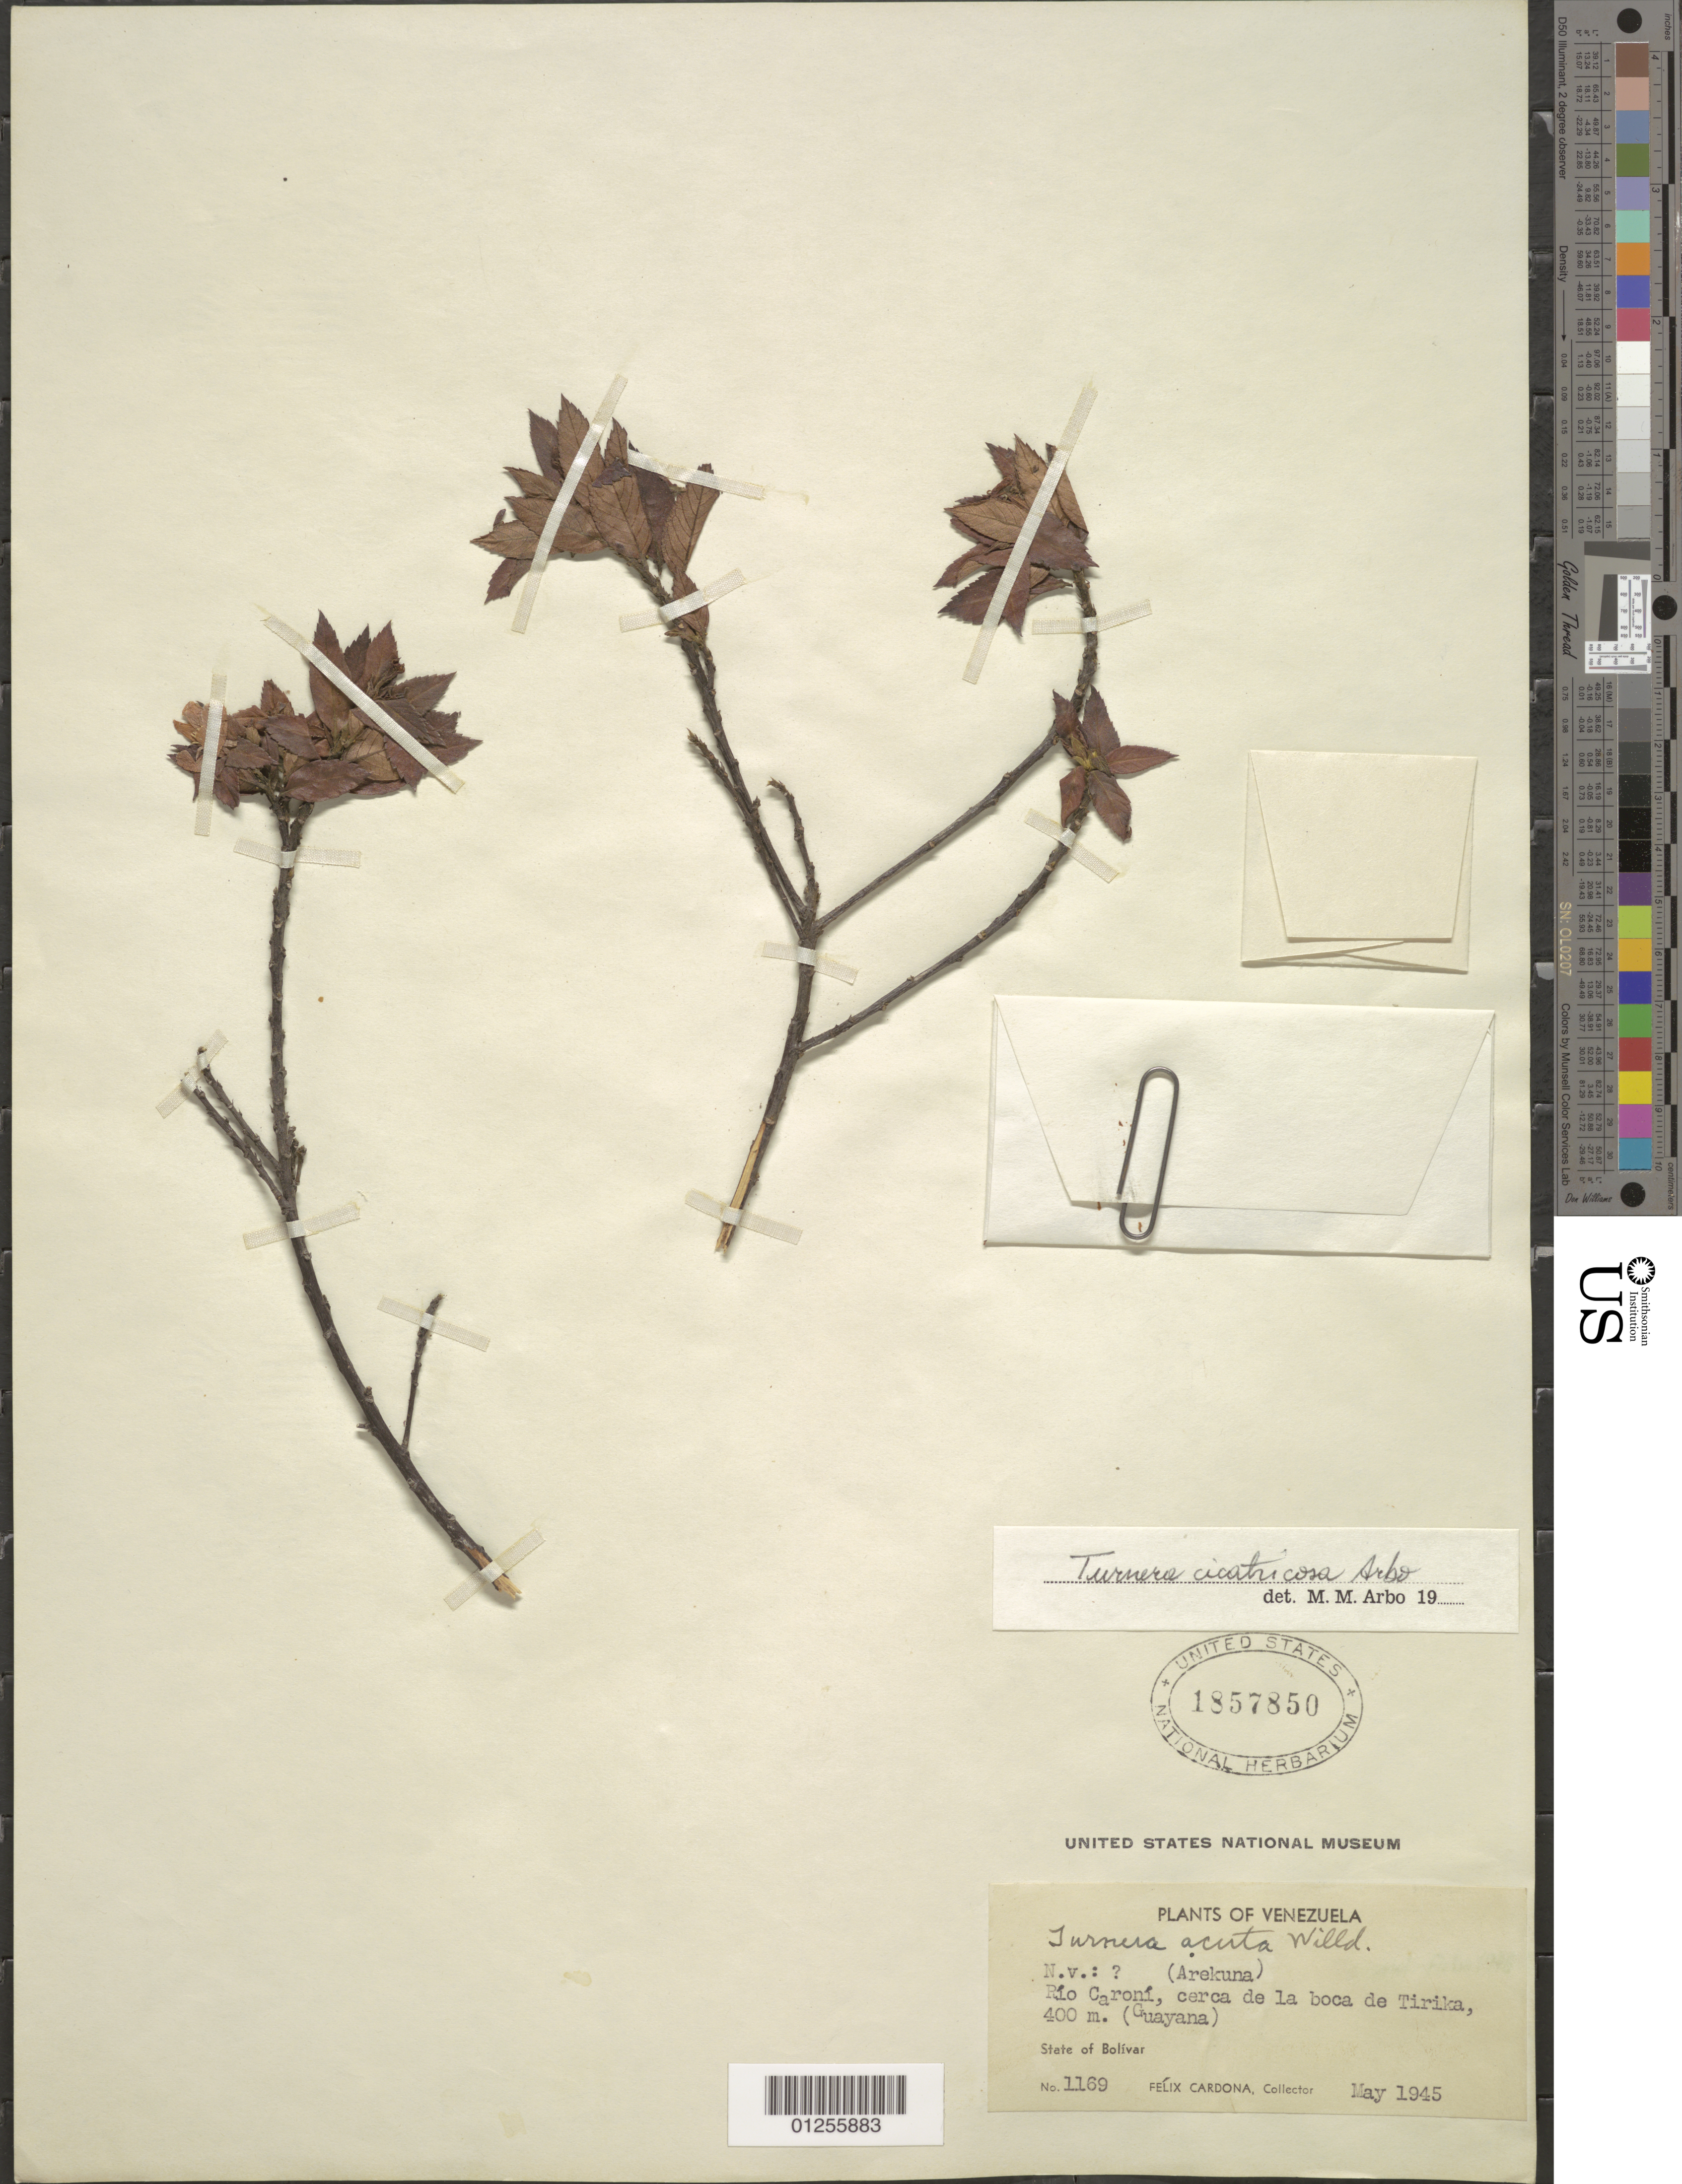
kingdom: Plantae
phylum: Tracheophyta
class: Magnoliopsida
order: Malpighiales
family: Turneraceae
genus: Turnera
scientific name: Turnera cicatricosa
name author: Arbo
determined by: Arbo, M. M.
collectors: F. Cardona Puig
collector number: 1169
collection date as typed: May-45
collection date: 1945-05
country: Venezuela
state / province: Bolívar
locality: Río Caroní, cerca de la boca deTirika (Guayana)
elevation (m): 400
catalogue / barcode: US 1857850